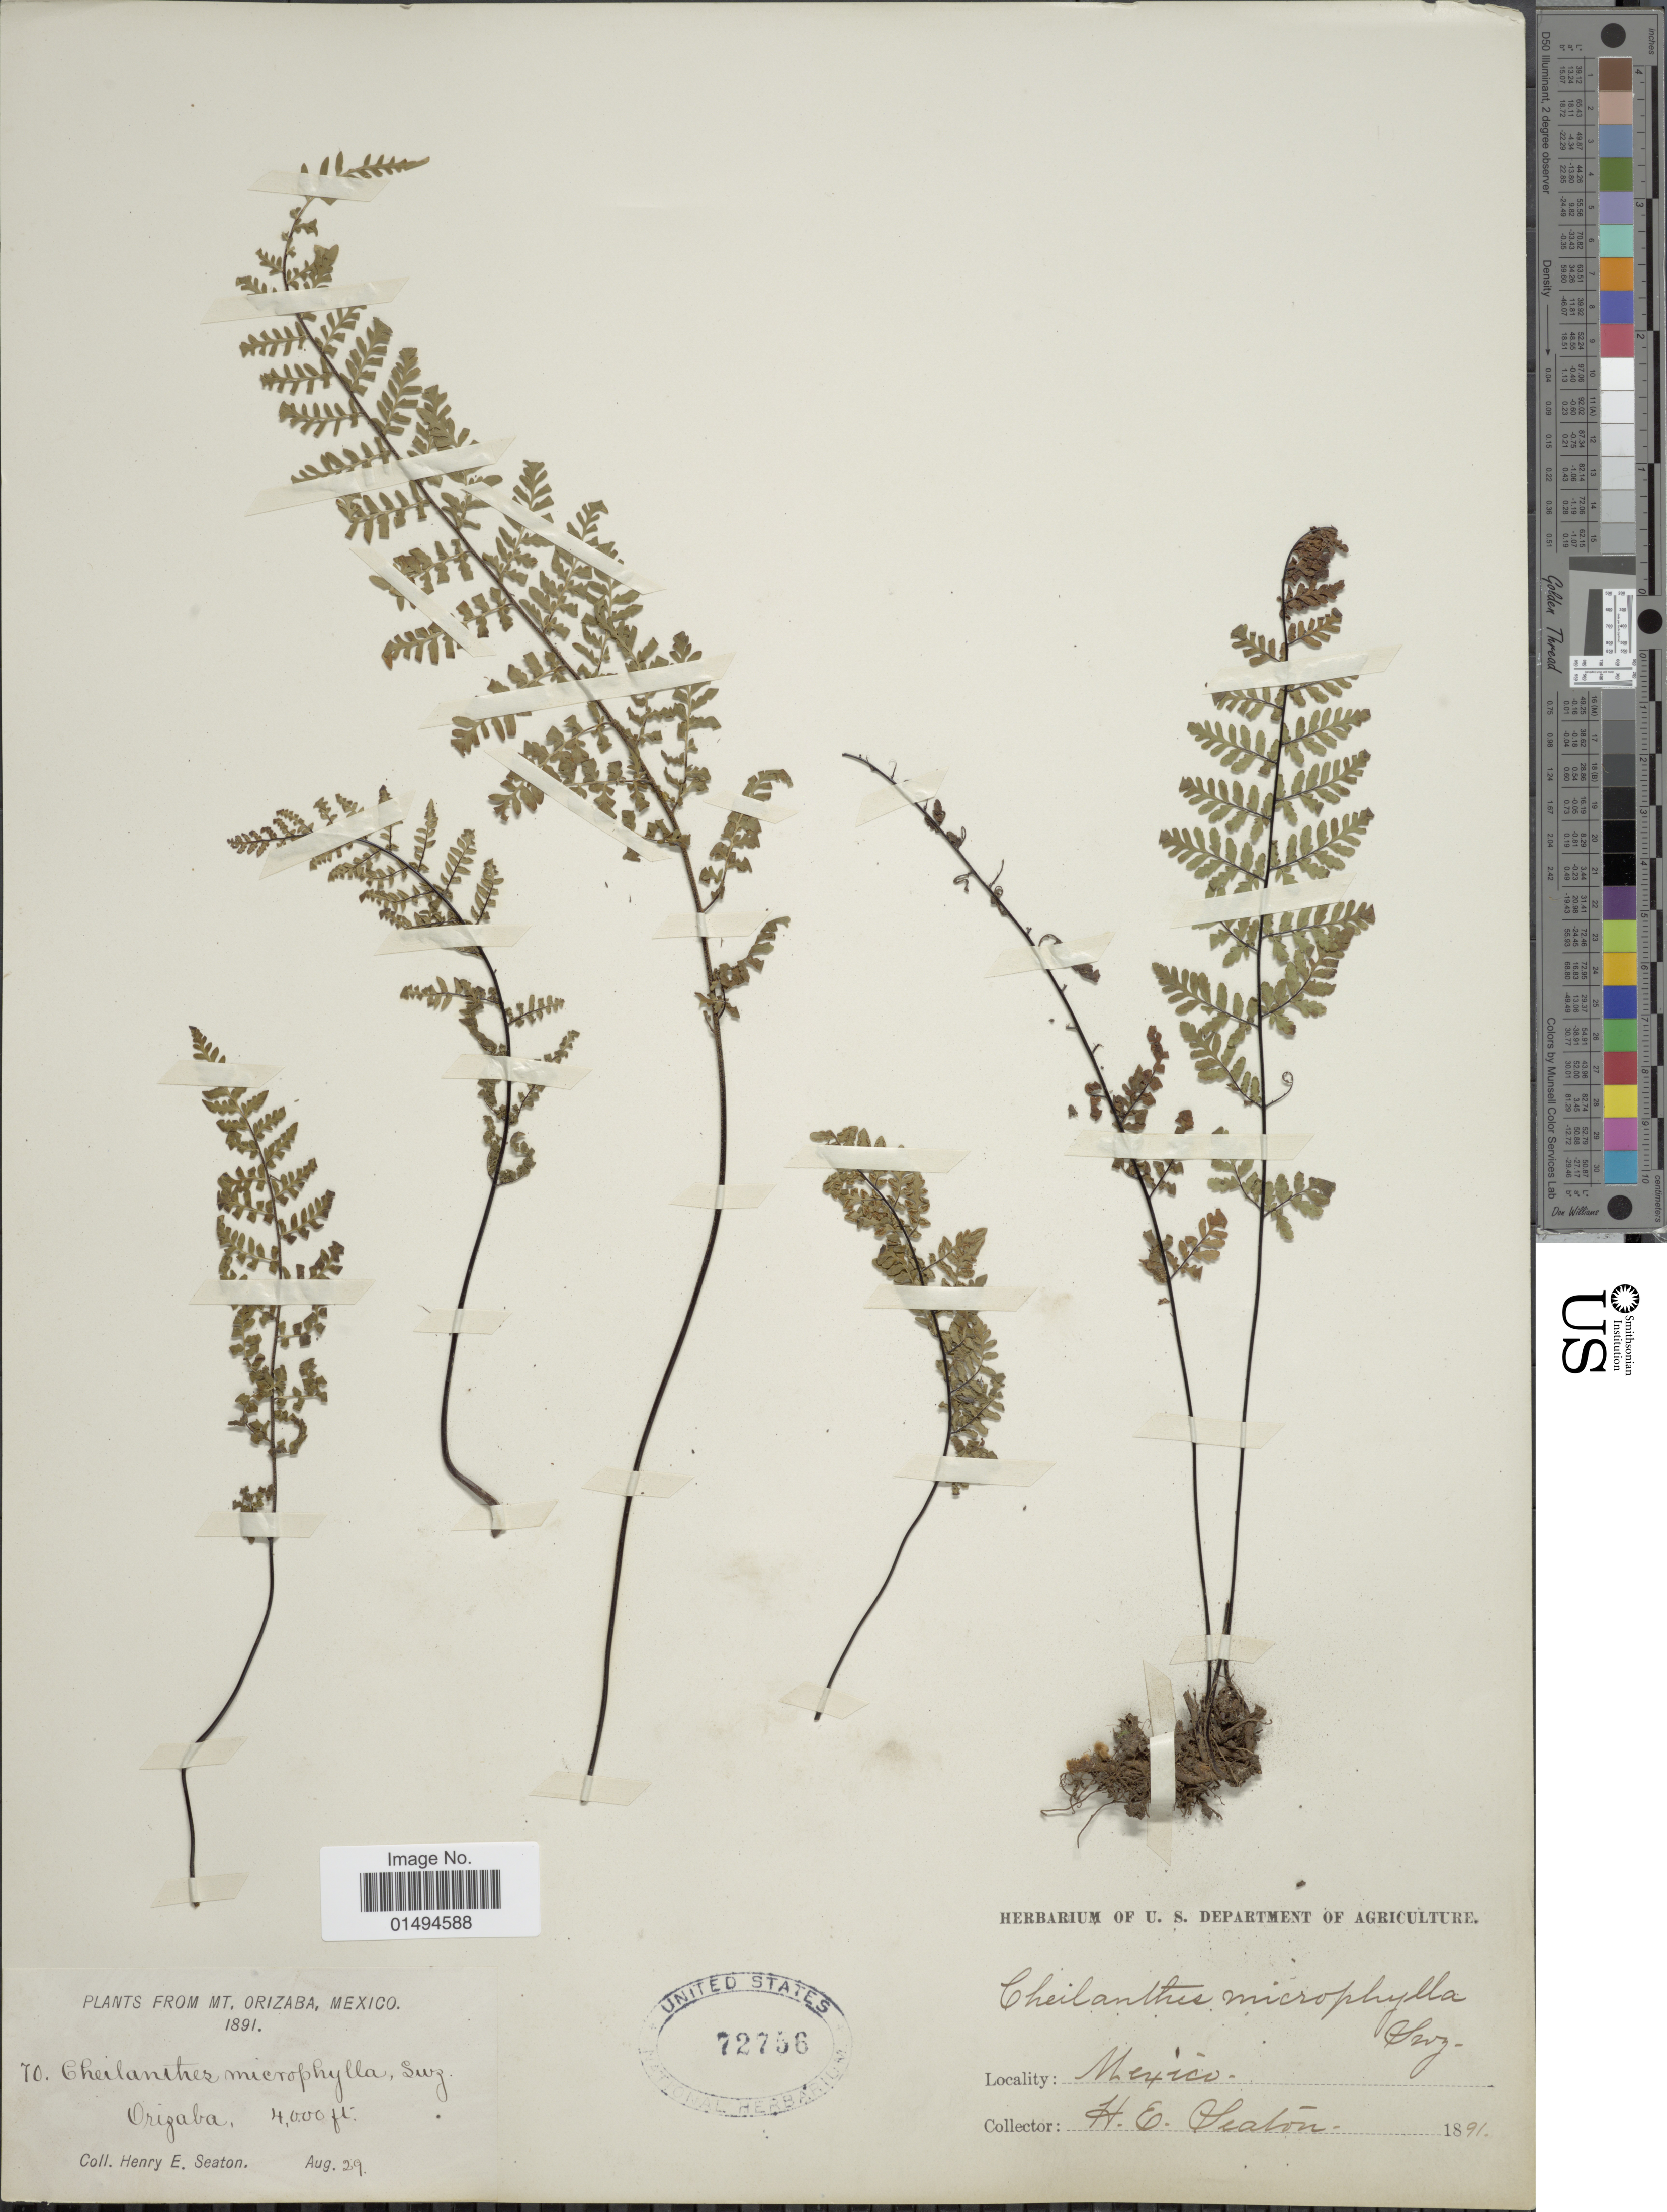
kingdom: Plantae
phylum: Tracheophyta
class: Polypodiopsida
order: Polypodiales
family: Pteridaceae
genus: Myriopteris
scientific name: Myriopteris microphylla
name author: (Sw.) Grusz & Windham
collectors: H. Seaton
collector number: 70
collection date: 1891-08-29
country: Mexico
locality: Mt. Orizaba, Orizaba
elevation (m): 1219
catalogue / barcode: US 72756